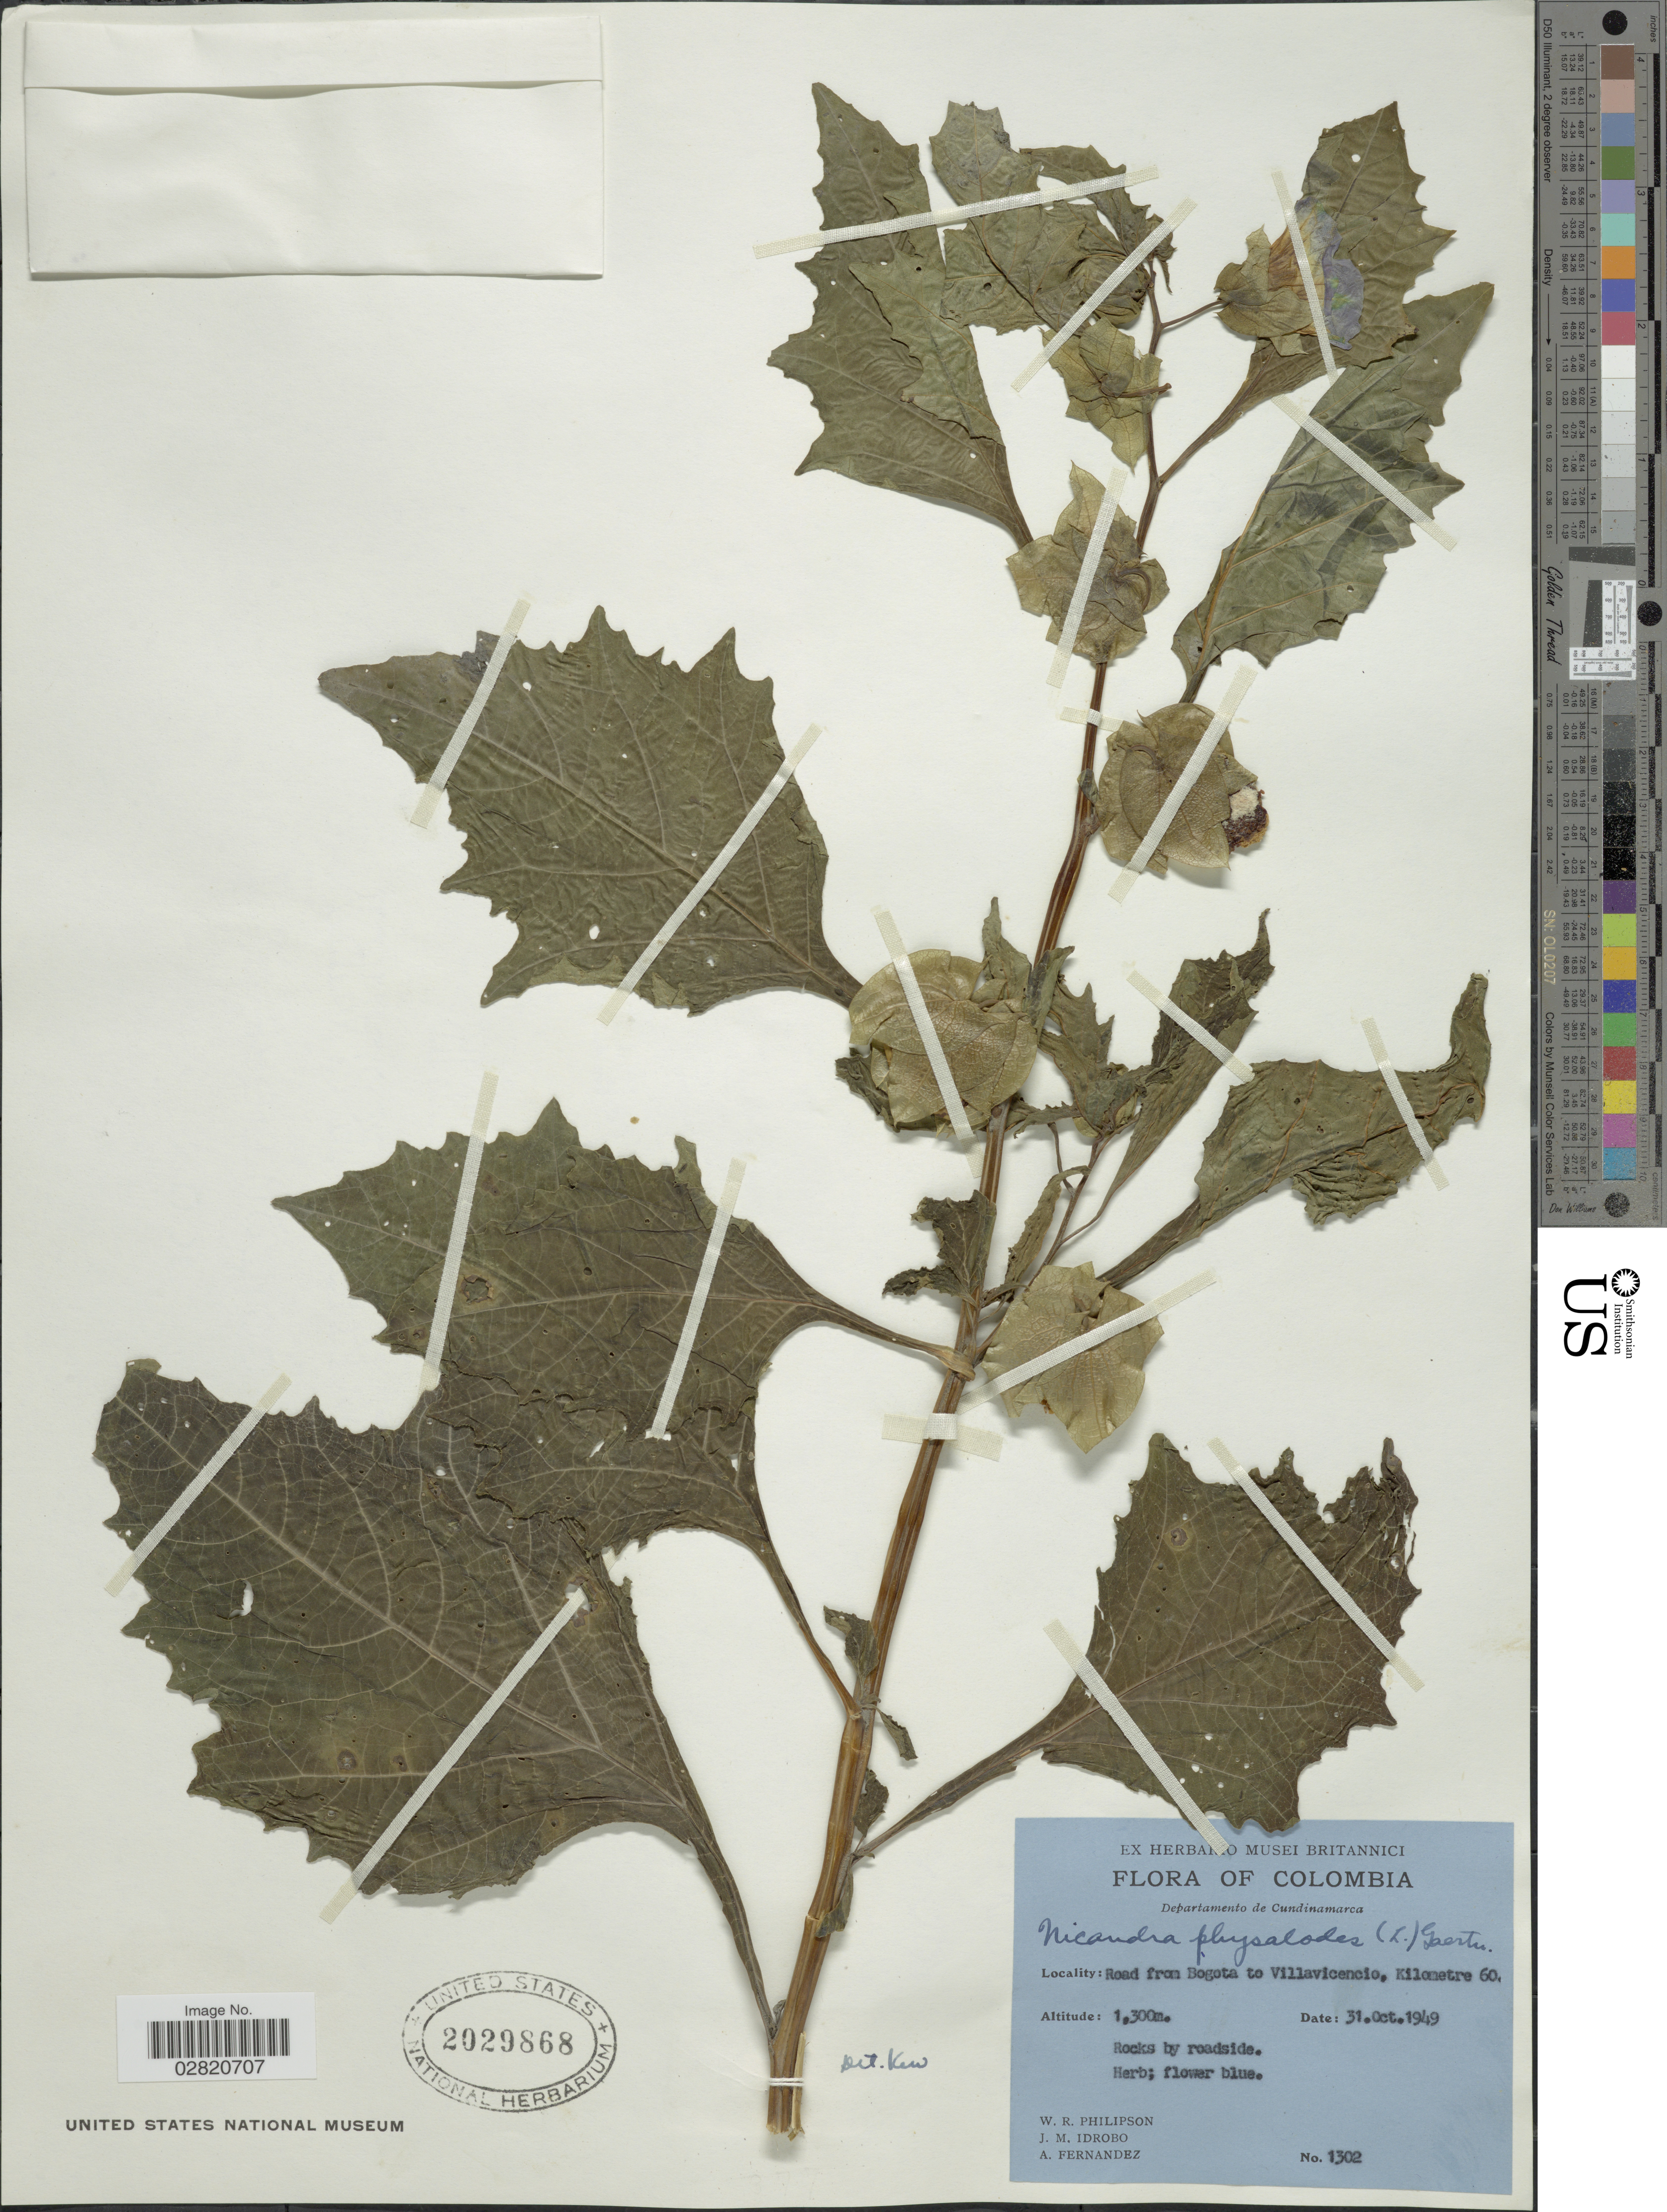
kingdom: Plantae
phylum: Tracheophyta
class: Magnoliopsida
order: Solanales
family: Solanaceae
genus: Nicandra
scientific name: Nicandra physalodes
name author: (L.) Gaertn.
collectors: W. R. Philipson, J. M. Idrobo & A. Fernandez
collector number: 1302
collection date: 1949-10-31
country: Colombia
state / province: Cundinamarca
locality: Departamento de Cundinamarca. Road from Bogota to Villavicencio, Kilometre 60.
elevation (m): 1300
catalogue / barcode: US 2029868